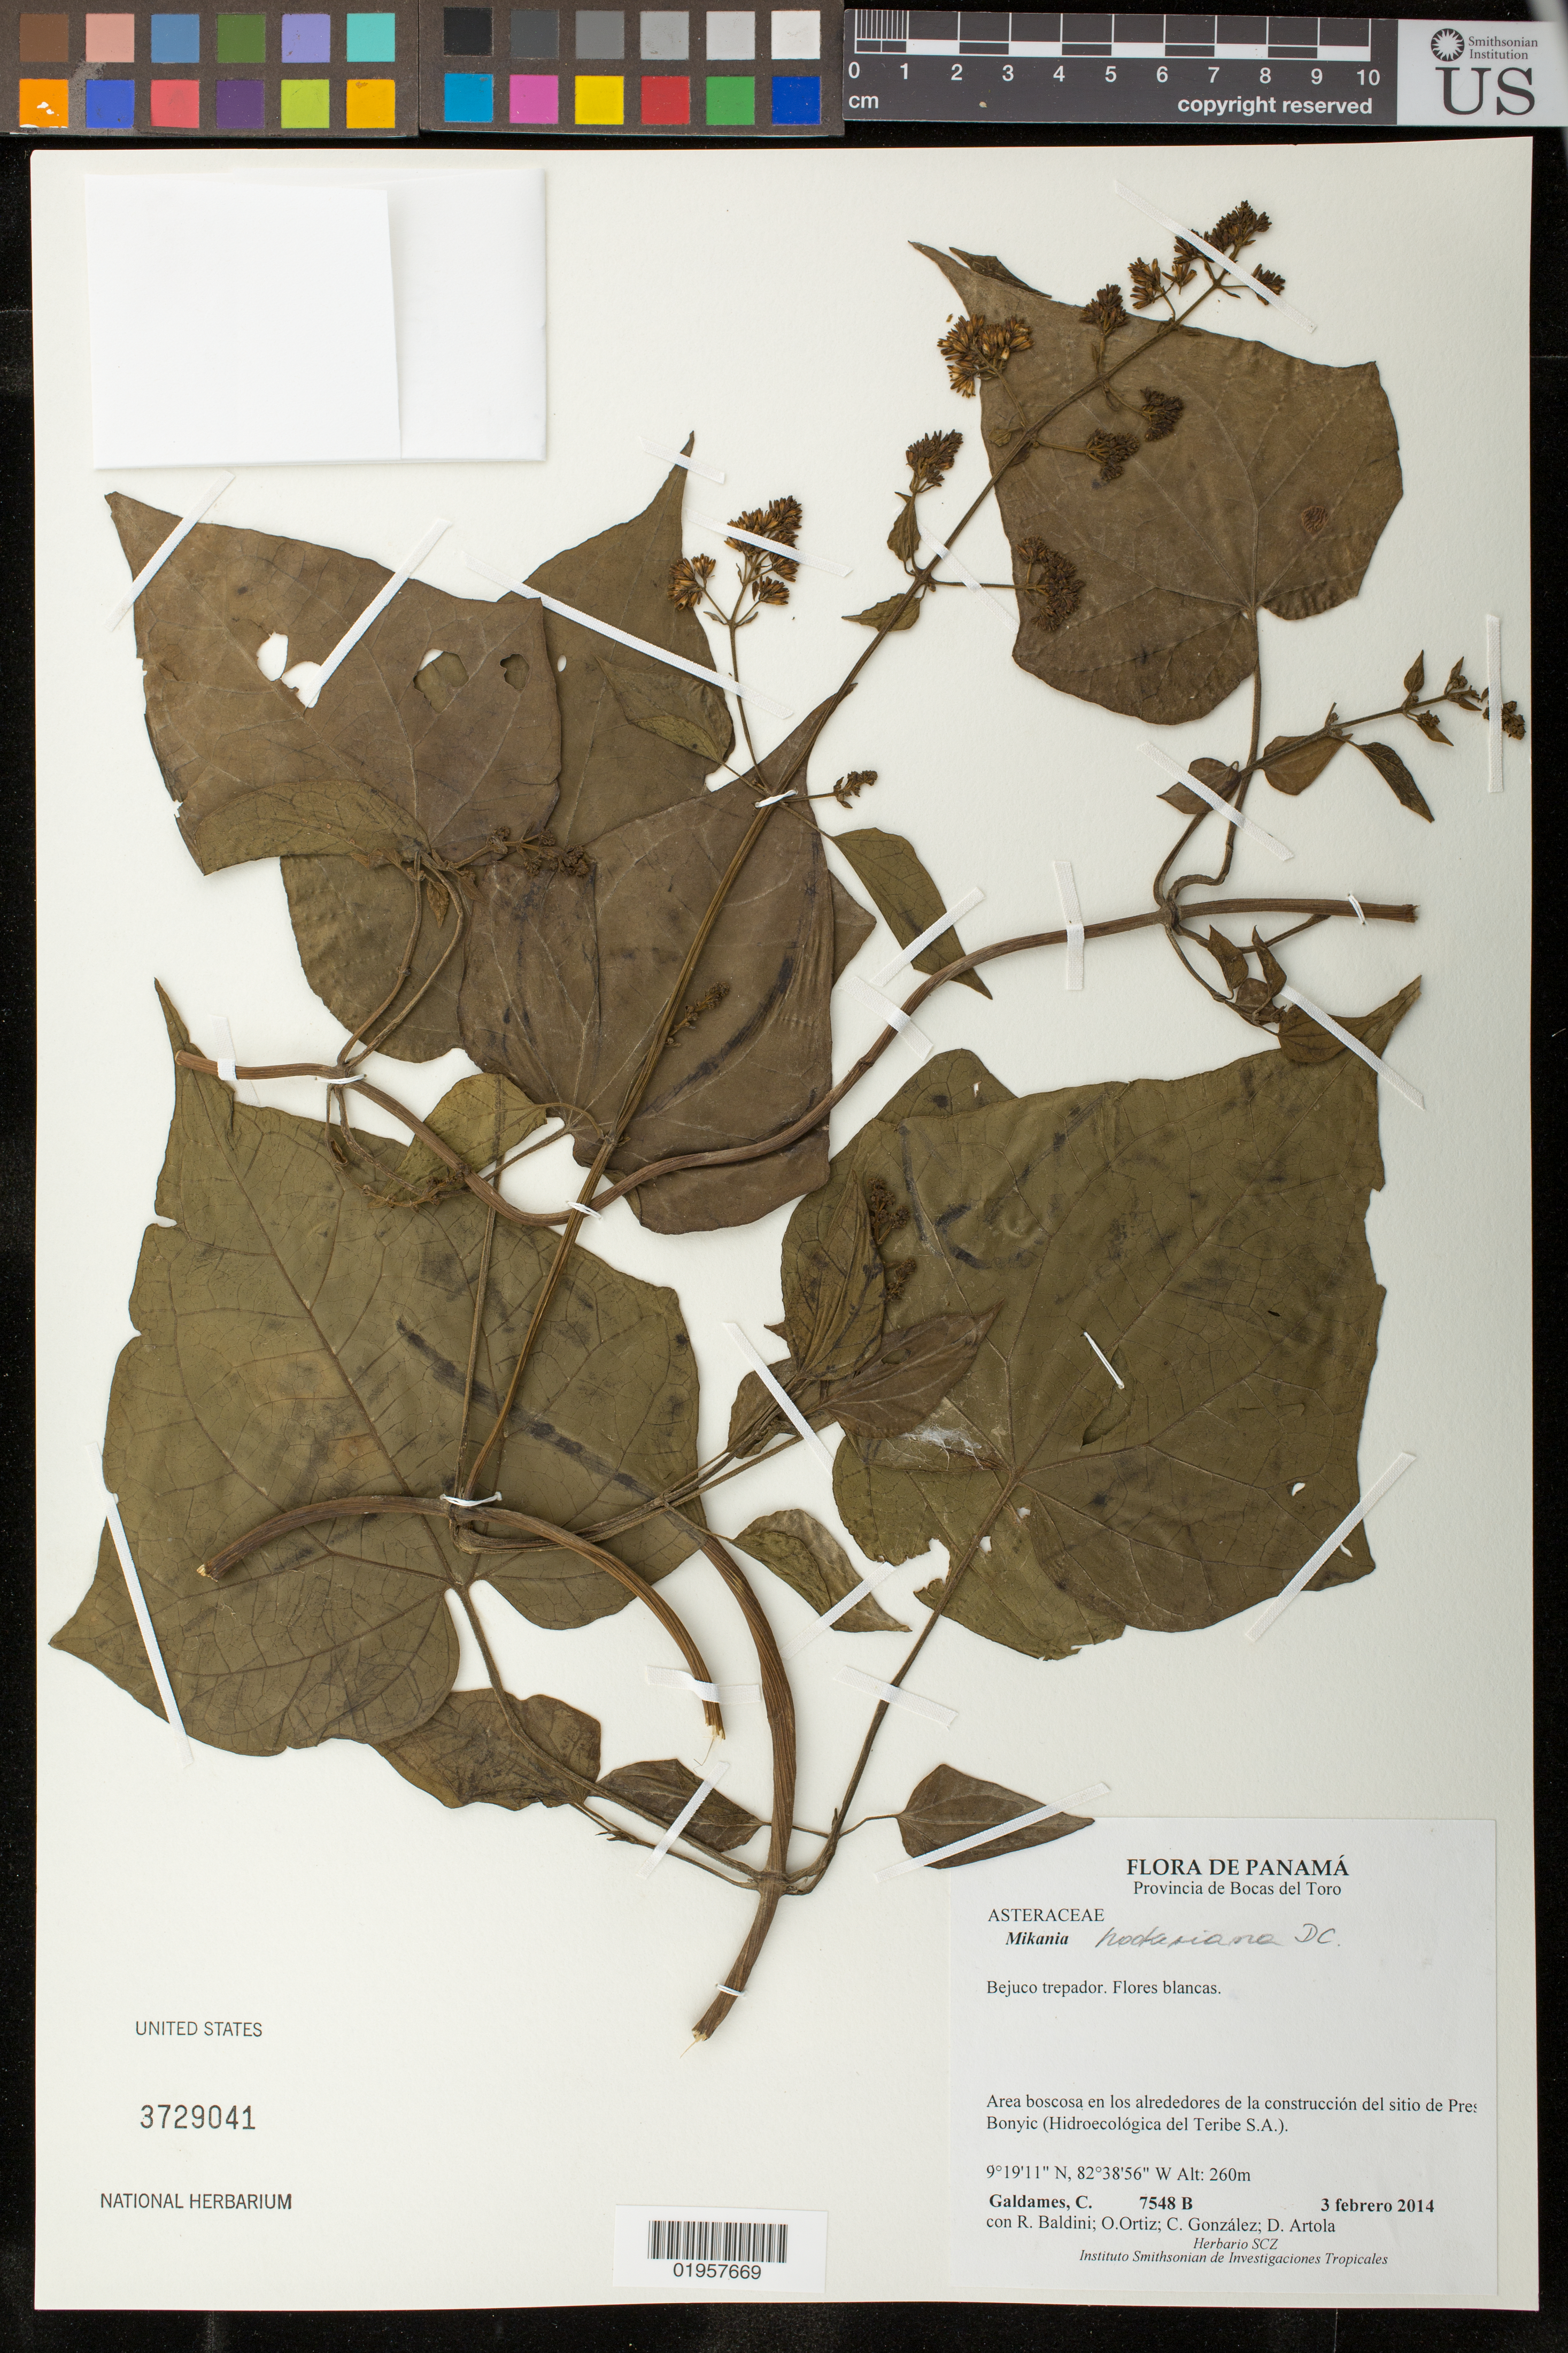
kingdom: Plantae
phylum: Tracheophyta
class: Magnoliopsida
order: Asterales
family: Asteraceae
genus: Mikania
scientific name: Mikania hookeriana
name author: DC.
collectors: C. Galdames, R. Baldini, O. O. Ortiz, C. Gonzalez & D. Artola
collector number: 7548 B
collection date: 2014-02-03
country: Panama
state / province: Bocas del Toro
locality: Pres Bonyic (Hidroecológica del Teribe S.A.)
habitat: Area boscosa en los alrededores de la construcción del sitio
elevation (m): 260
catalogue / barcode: US 3729041